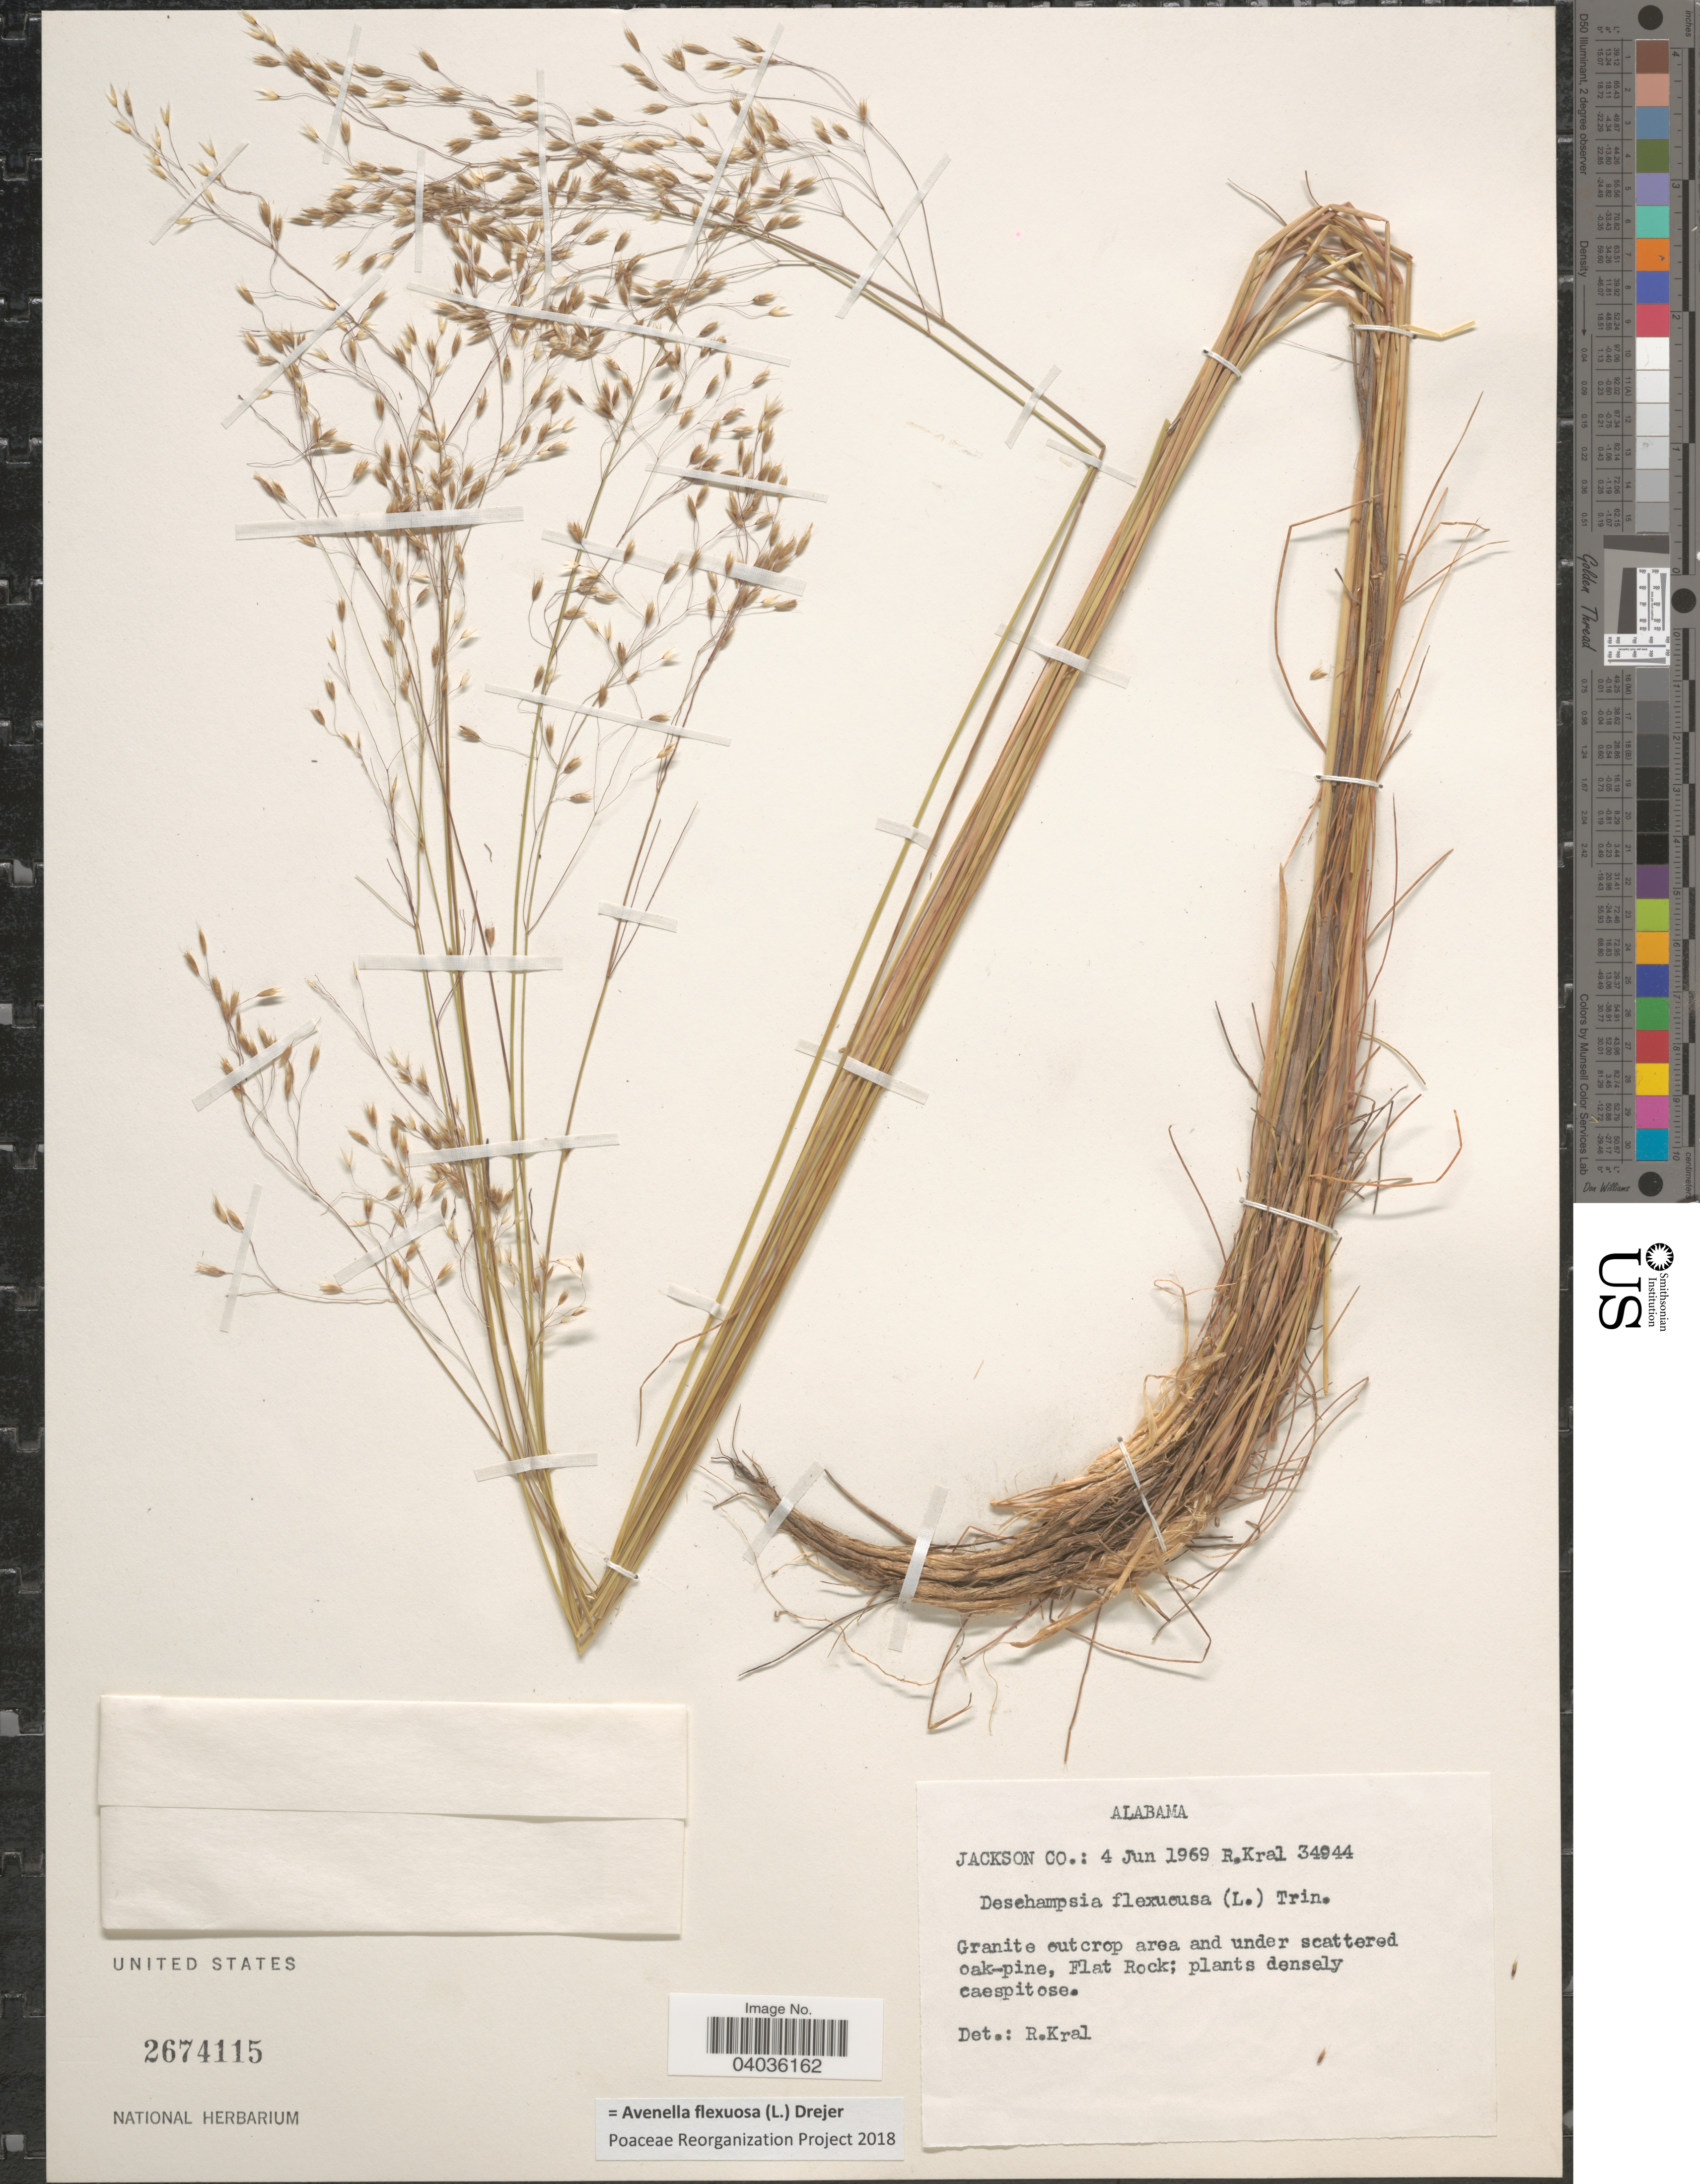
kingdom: Plantae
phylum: Tracheophyta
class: Liliopsida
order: Poales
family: Poaceae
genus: Avenella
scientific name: Avenella flexuosa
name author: (L.) Drejer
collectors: R. Kral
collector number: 34944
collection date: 1969-06-04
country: United States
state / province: Alabama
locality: Jackson Co. Granite outcrop area and under scattered oak-pine, Flat Rock.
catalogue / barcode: US 2674115